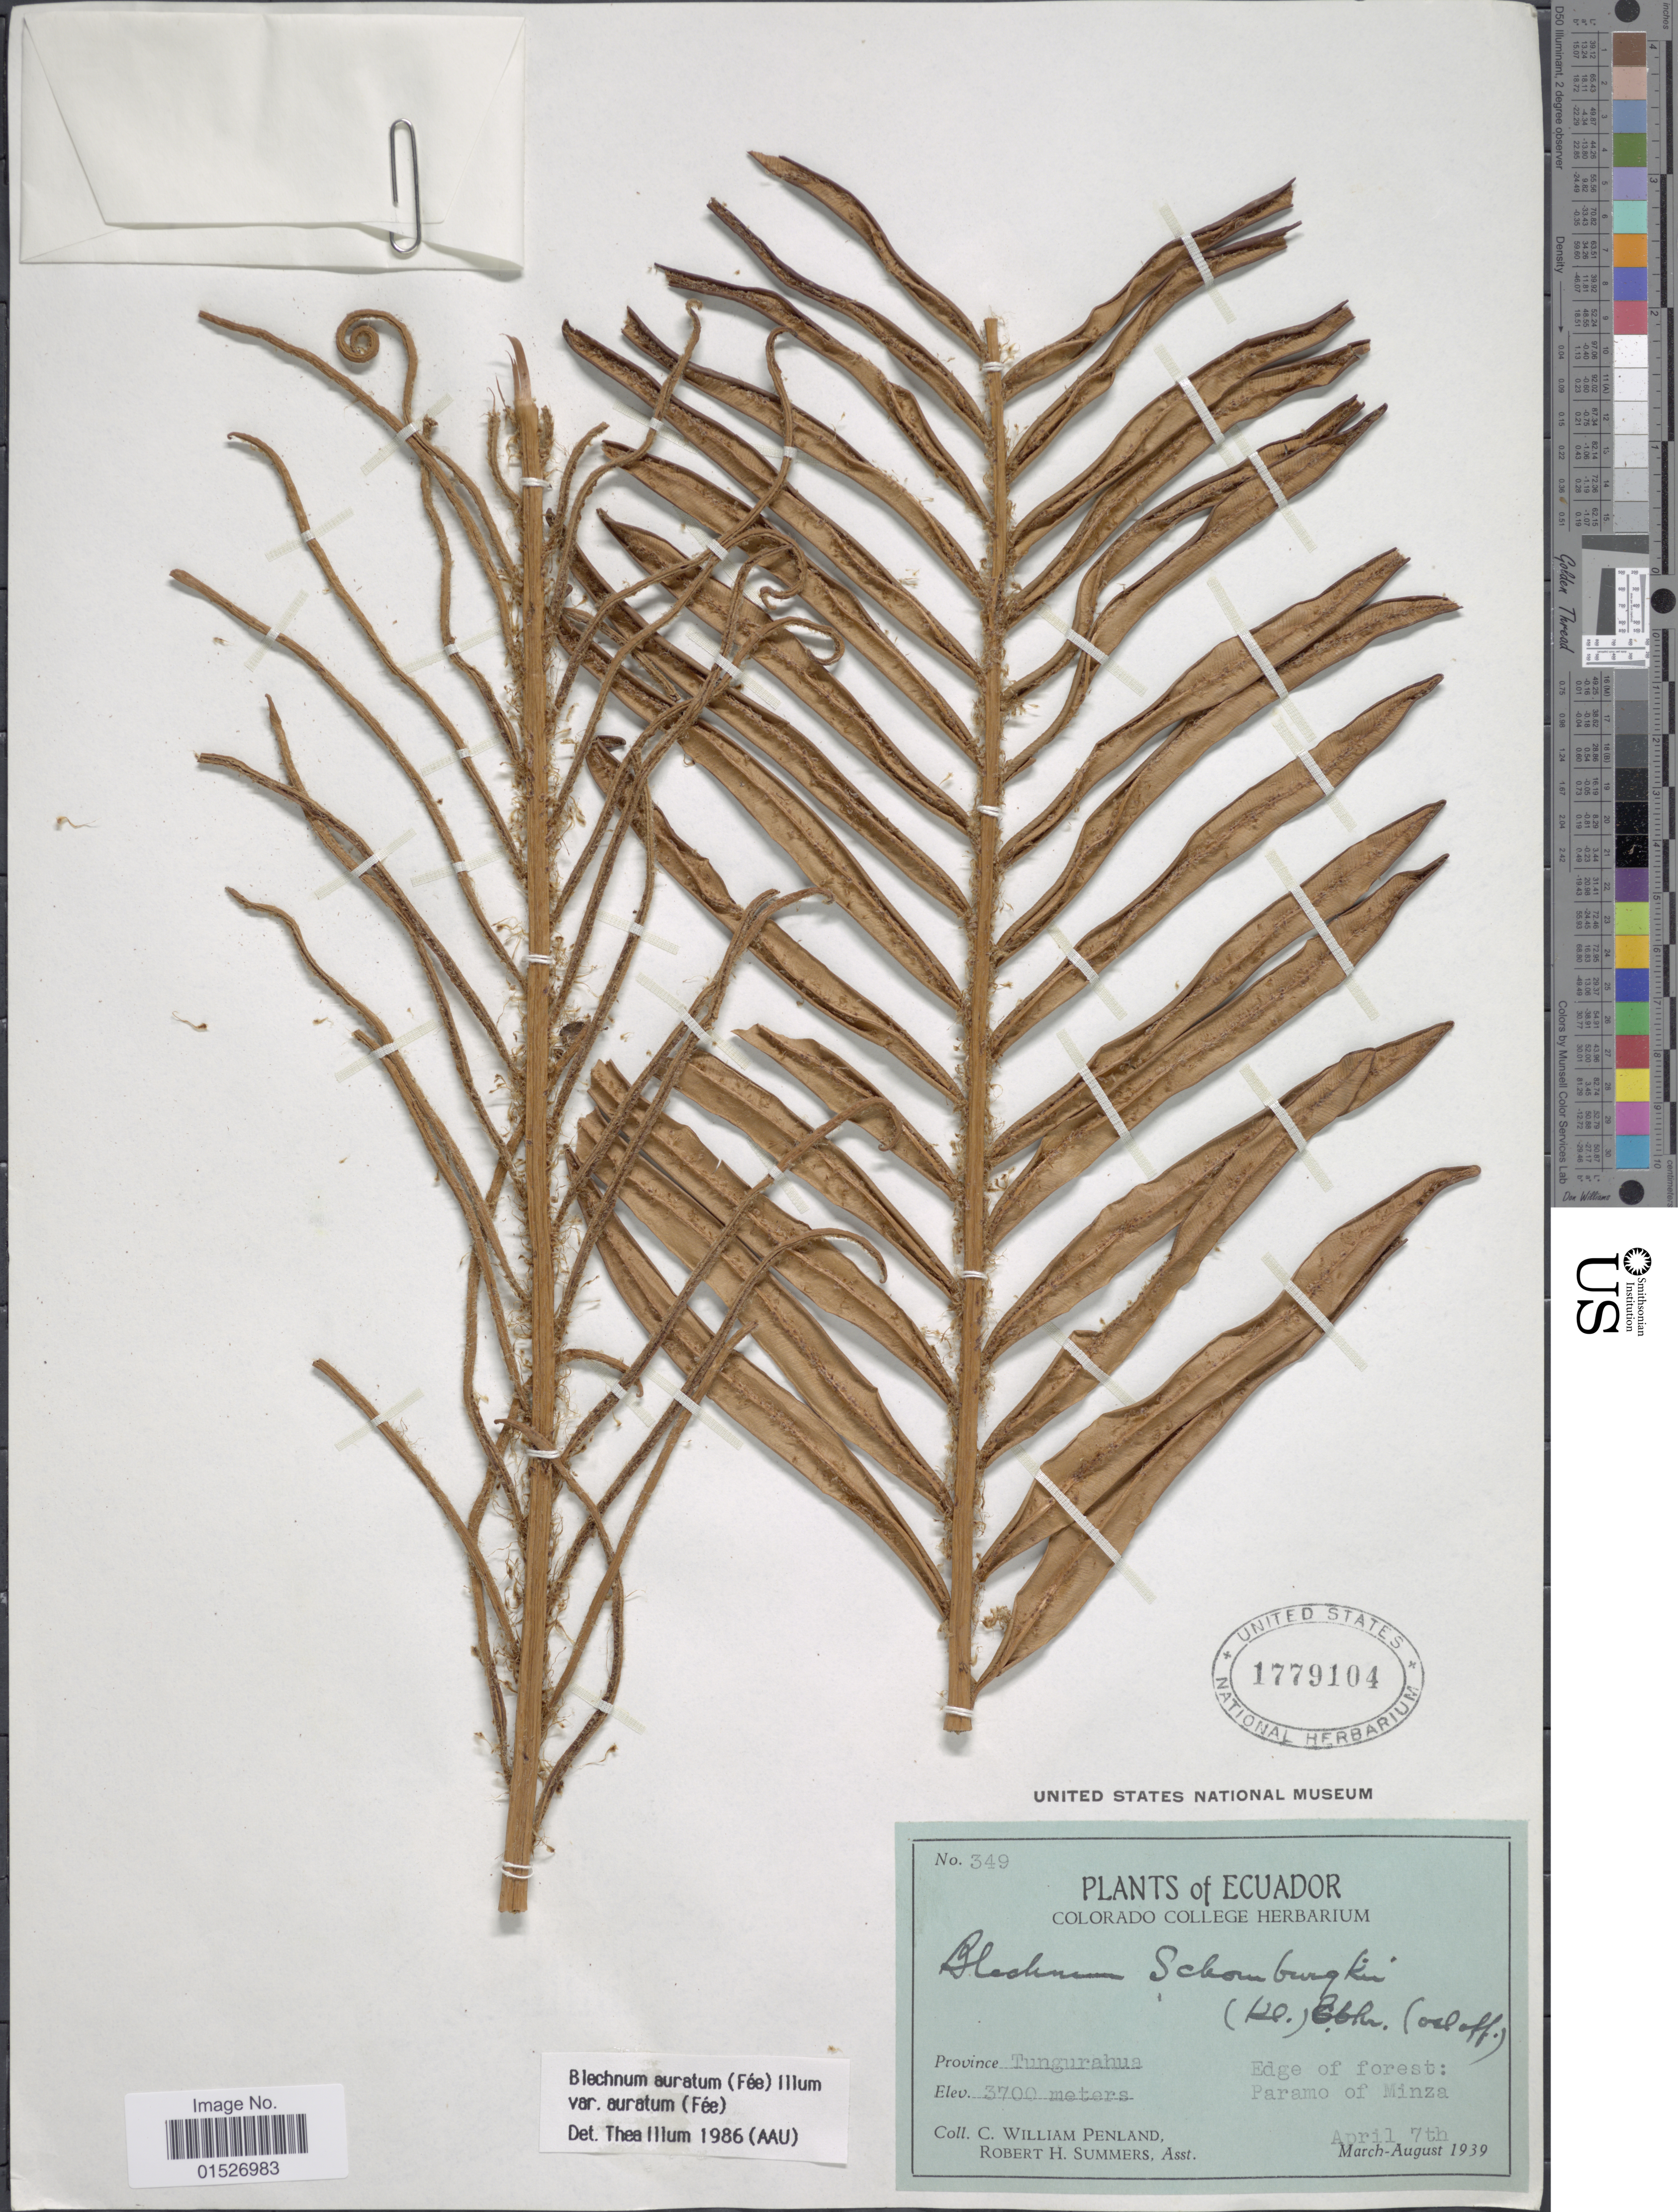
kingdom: Plantae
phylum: Tracheophyta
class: Polypodiopsida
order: Polypodiales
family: Blechnaceae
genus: Blechnum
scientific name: Blechnum schomburgkii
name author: (Klotzsch) C. Chr.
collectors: C. W. Penland & R. Summers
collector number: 349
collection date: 1939-04-07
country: Ecuador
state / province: Tungurahua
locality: Province Tungurahua, Edge of forest: Paramo of Minza.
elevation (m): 3700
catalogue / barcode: US 1779104